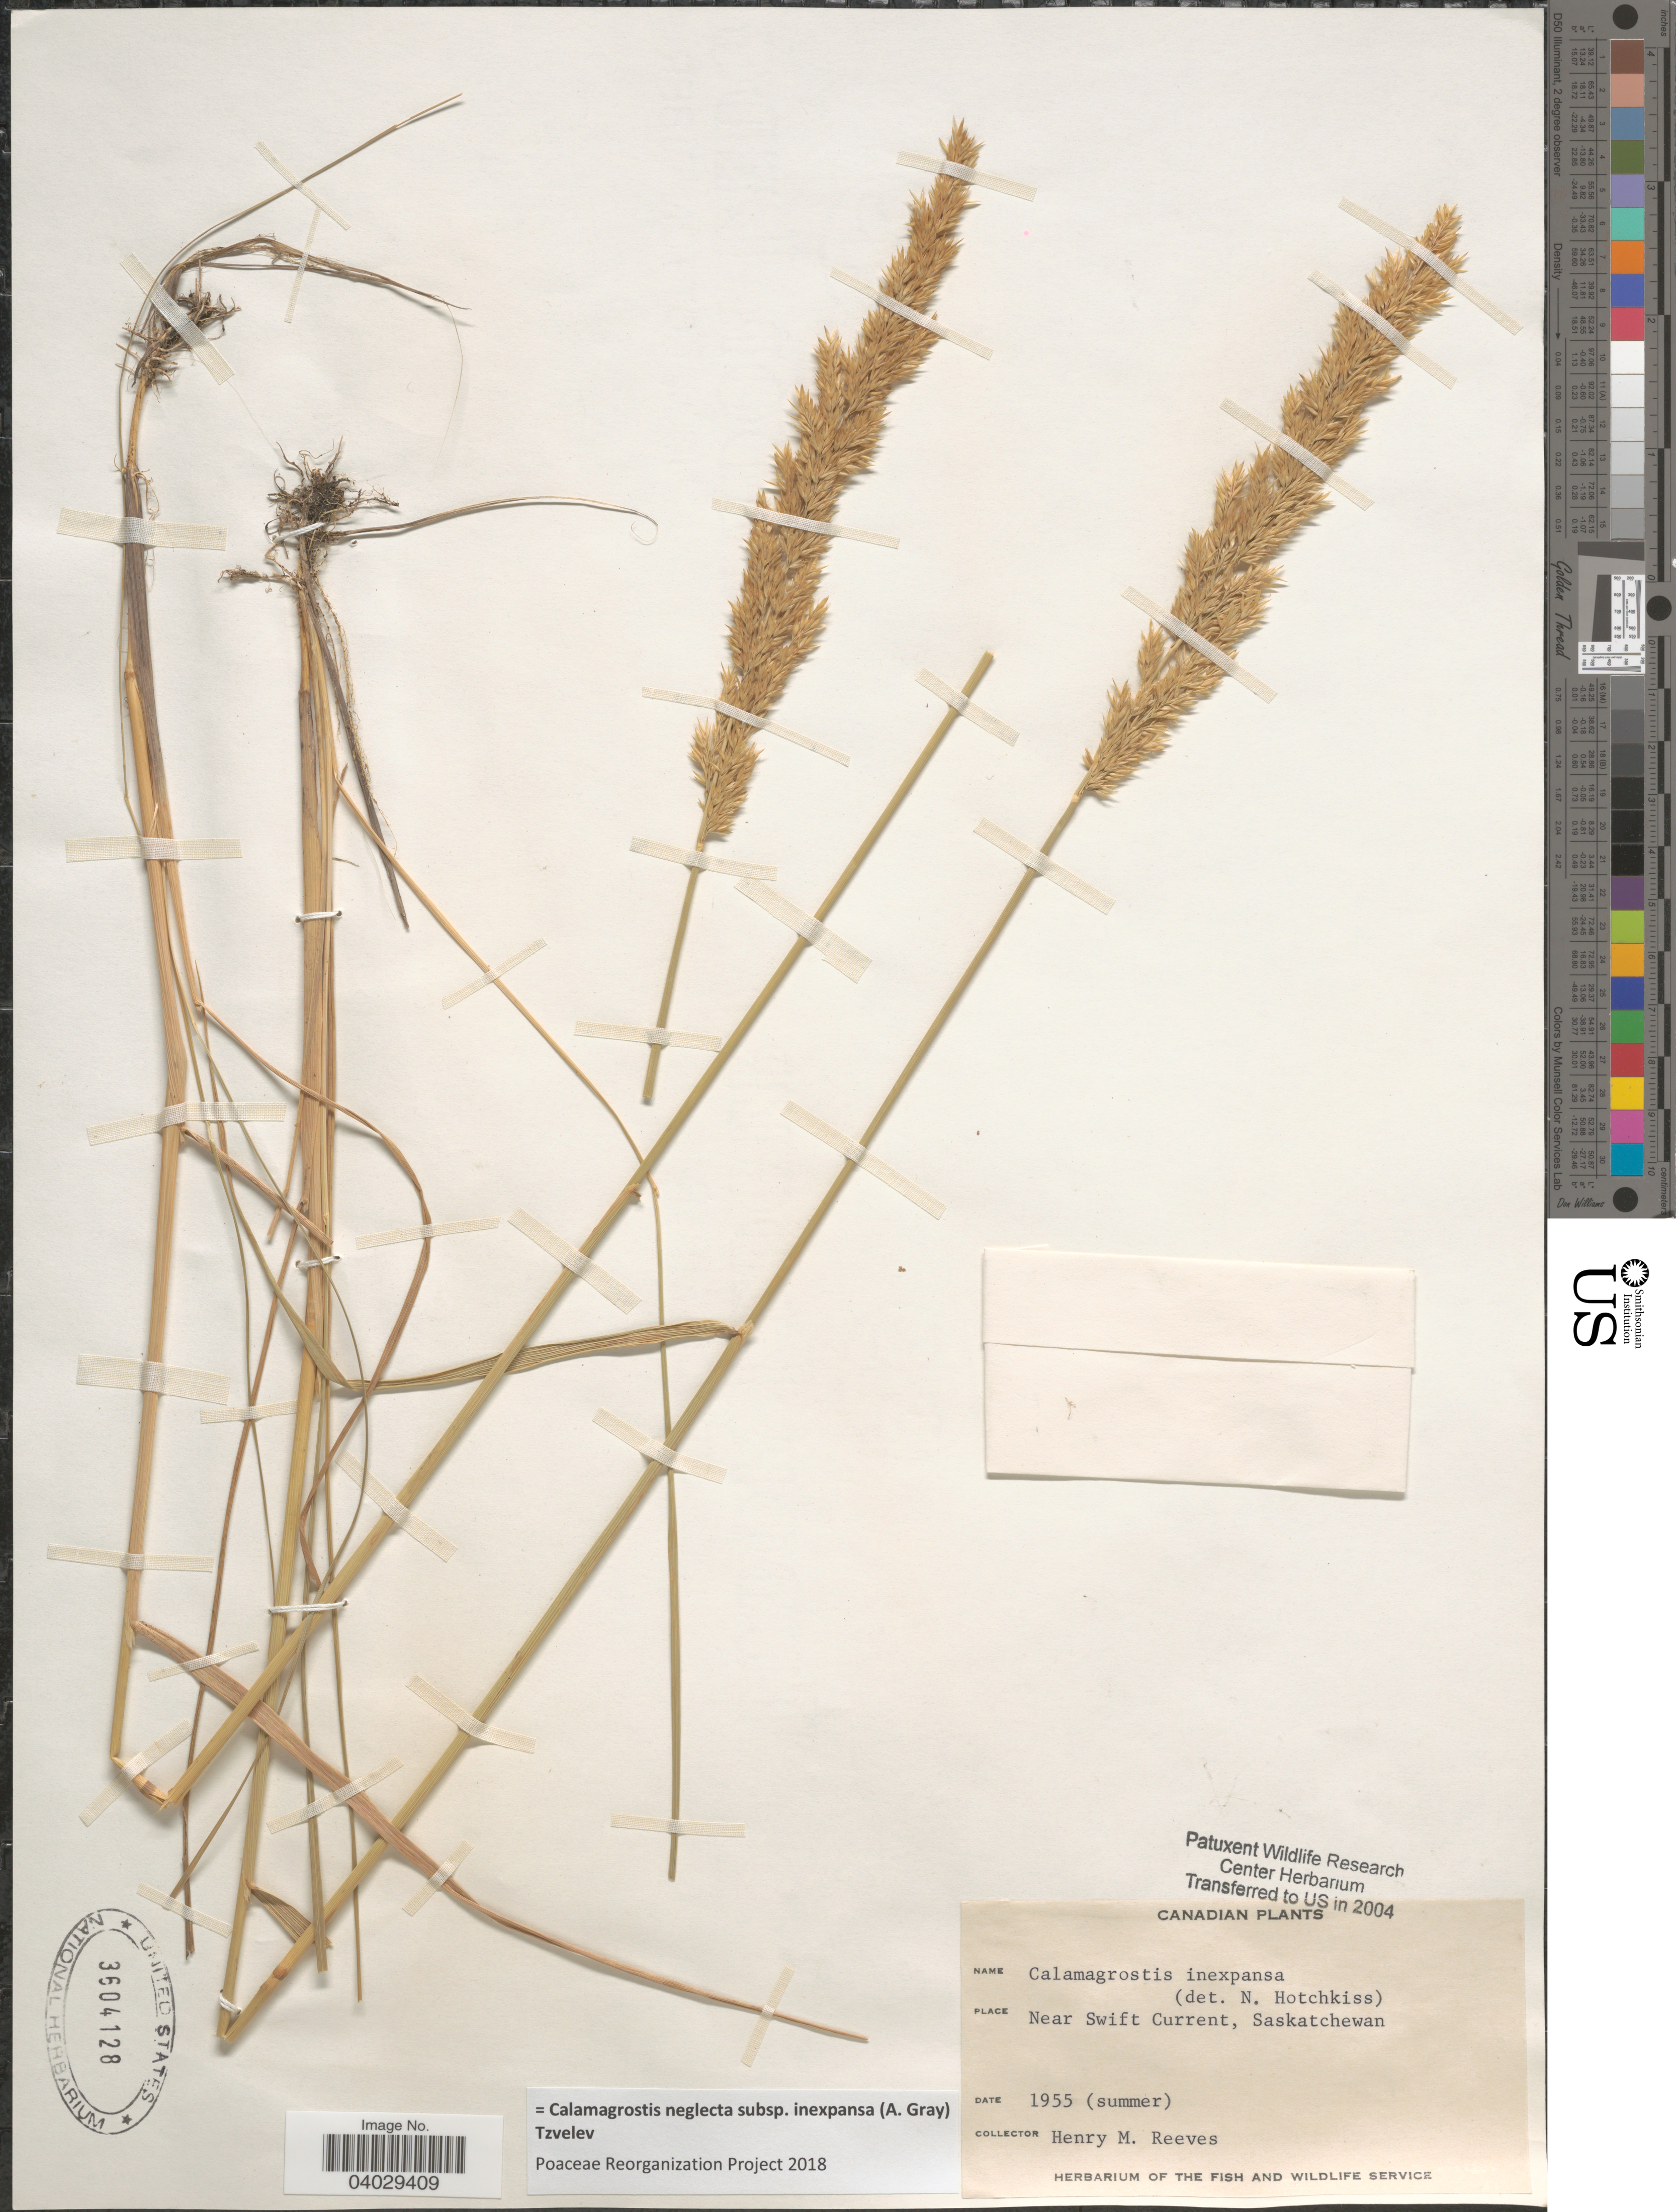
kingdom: Plantae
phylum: Tracheophyta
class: Liliopsida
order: Poales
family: Poaceae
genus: Calamagrostis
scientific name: Calamagrostis neglecta subsp. inexpansa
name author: (A. Gray) Tzvelev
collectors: H. Reeves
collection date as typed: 1955 (summer)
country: Canada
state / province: Saskatchewan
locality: Near Swift Current.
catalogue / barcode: US 3604128